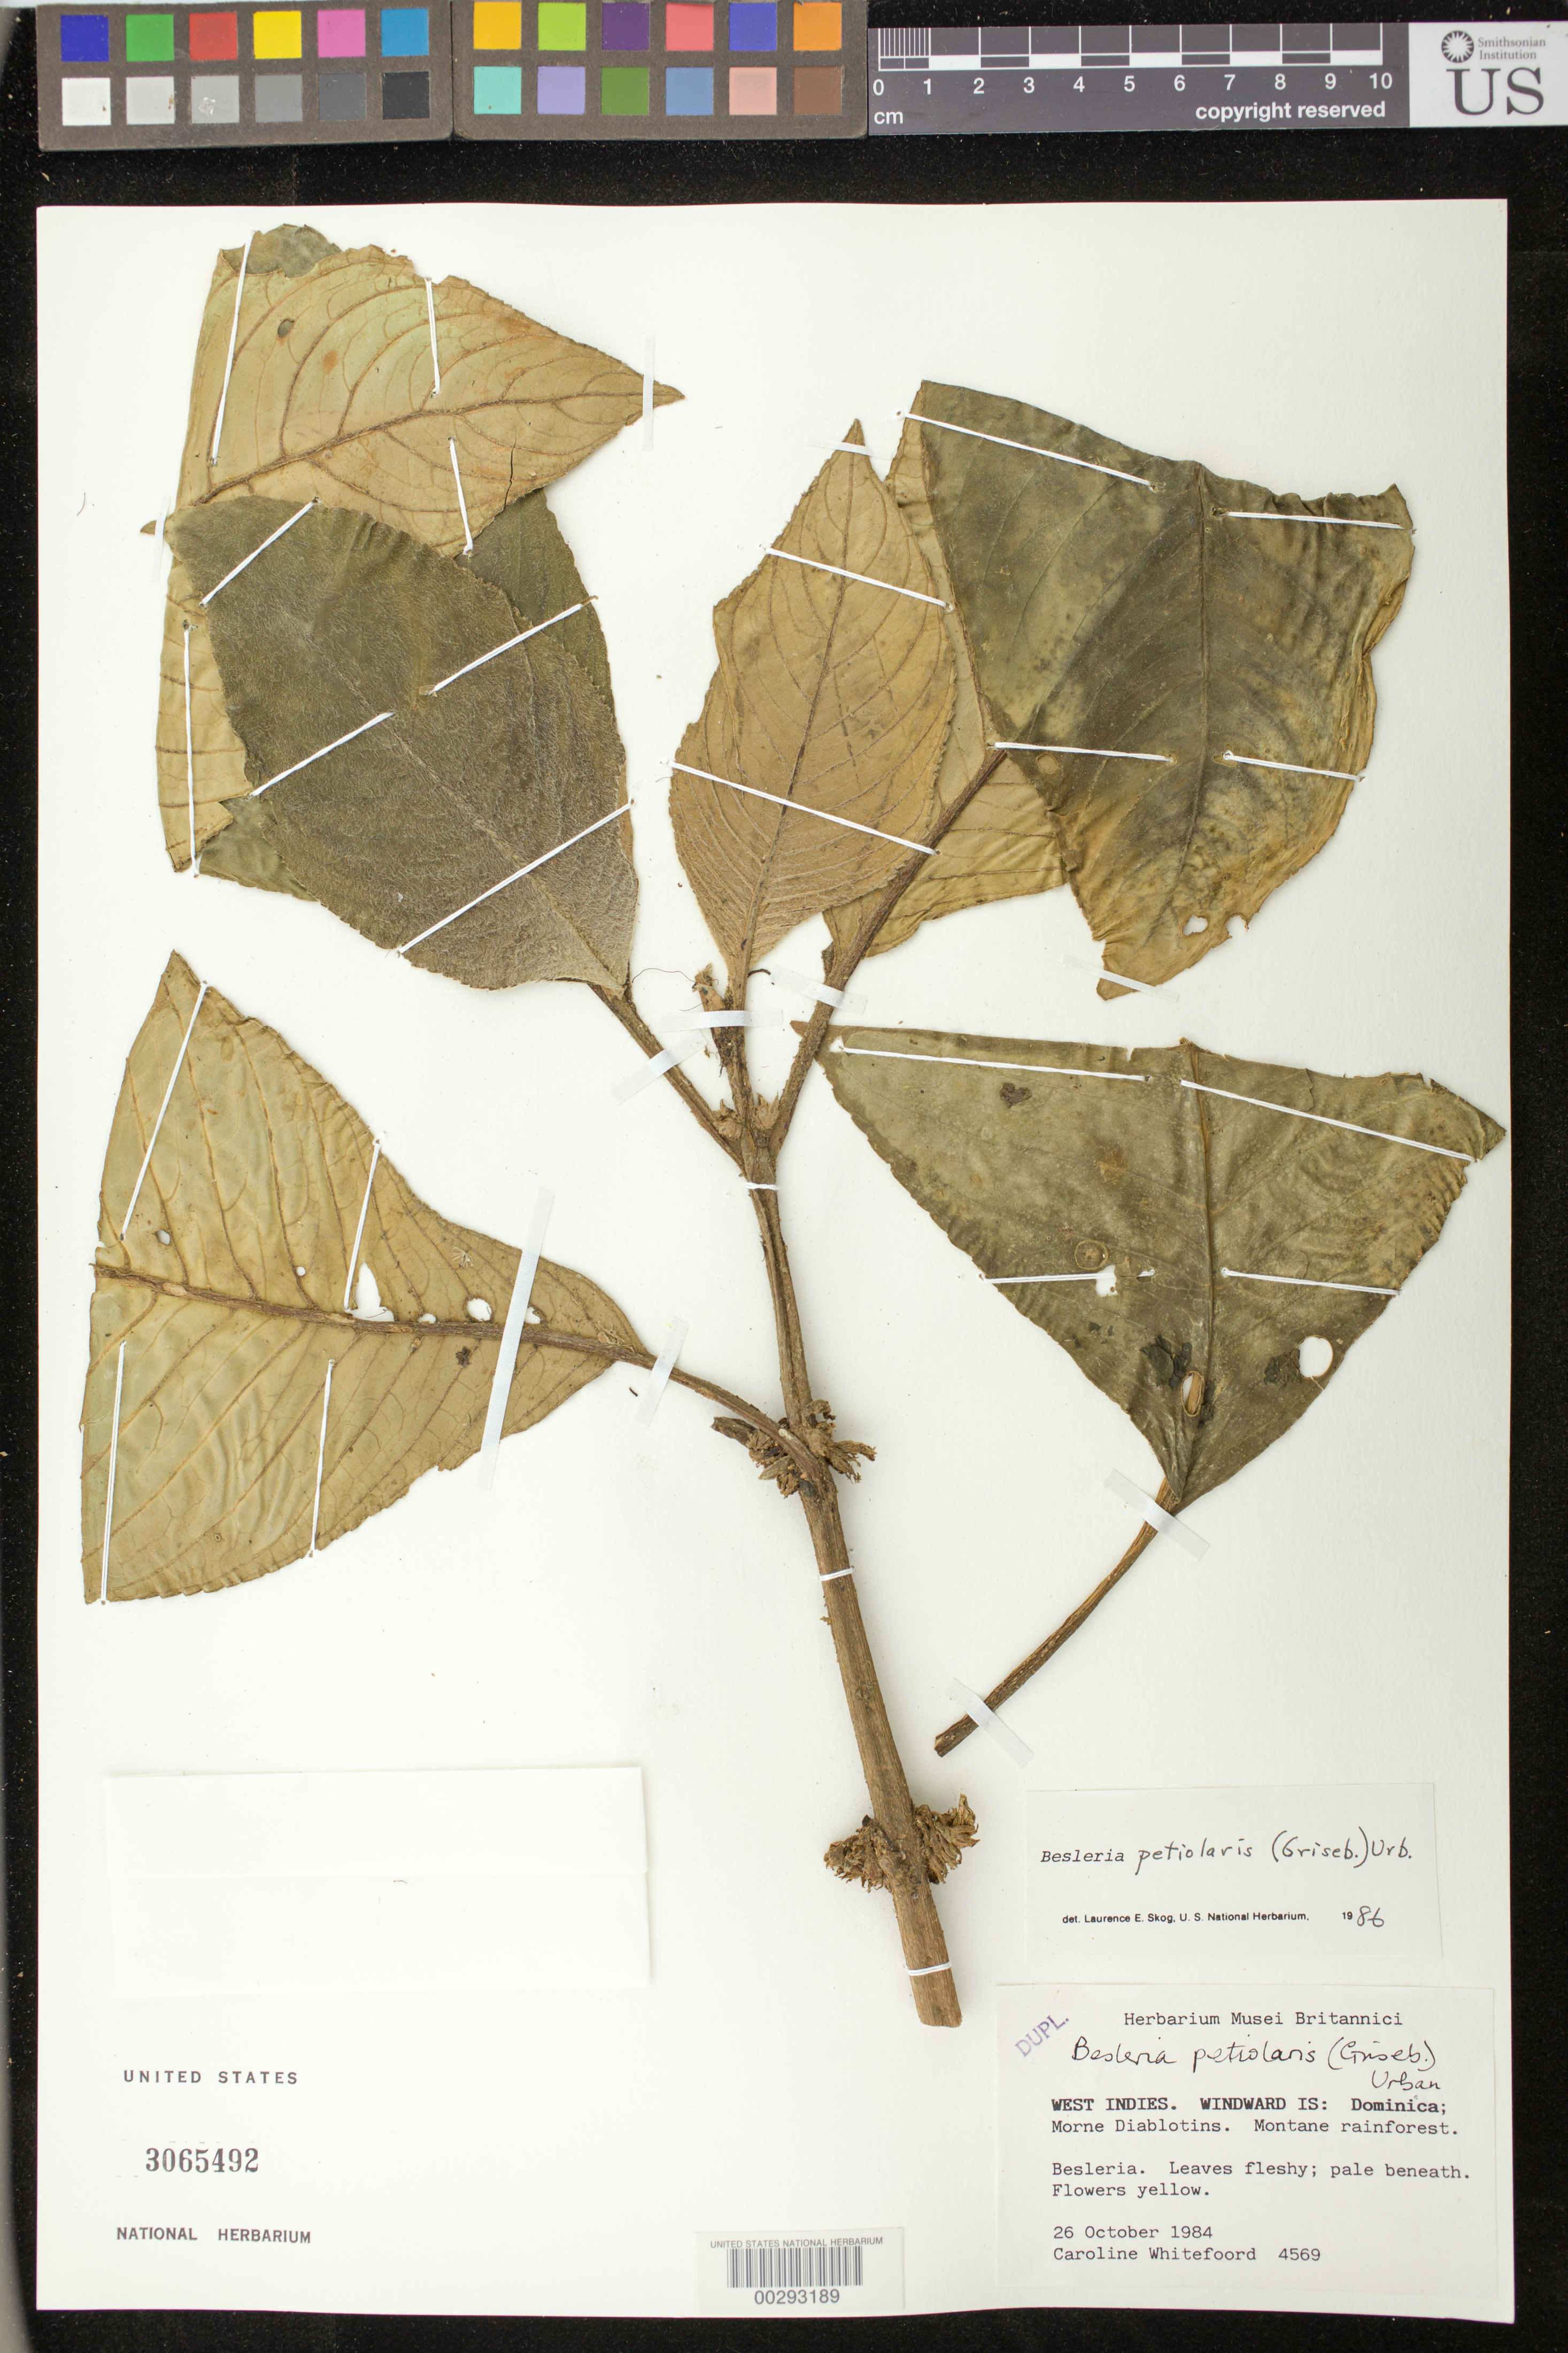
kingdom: Plantae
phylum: Tracheophyta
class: Magnoliopsida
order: Lamiales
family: Gesneriaceae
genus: Besleria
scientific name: Besleria petiolaris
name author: (Griseb.) Urb.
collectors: C. Whitefoord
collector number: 4569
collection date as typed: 26 Oct 1984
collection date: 1984-10-26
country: Dominica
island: Dominica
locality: Morne Diablotins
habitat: Montane rainforest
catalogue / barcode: US 3065492